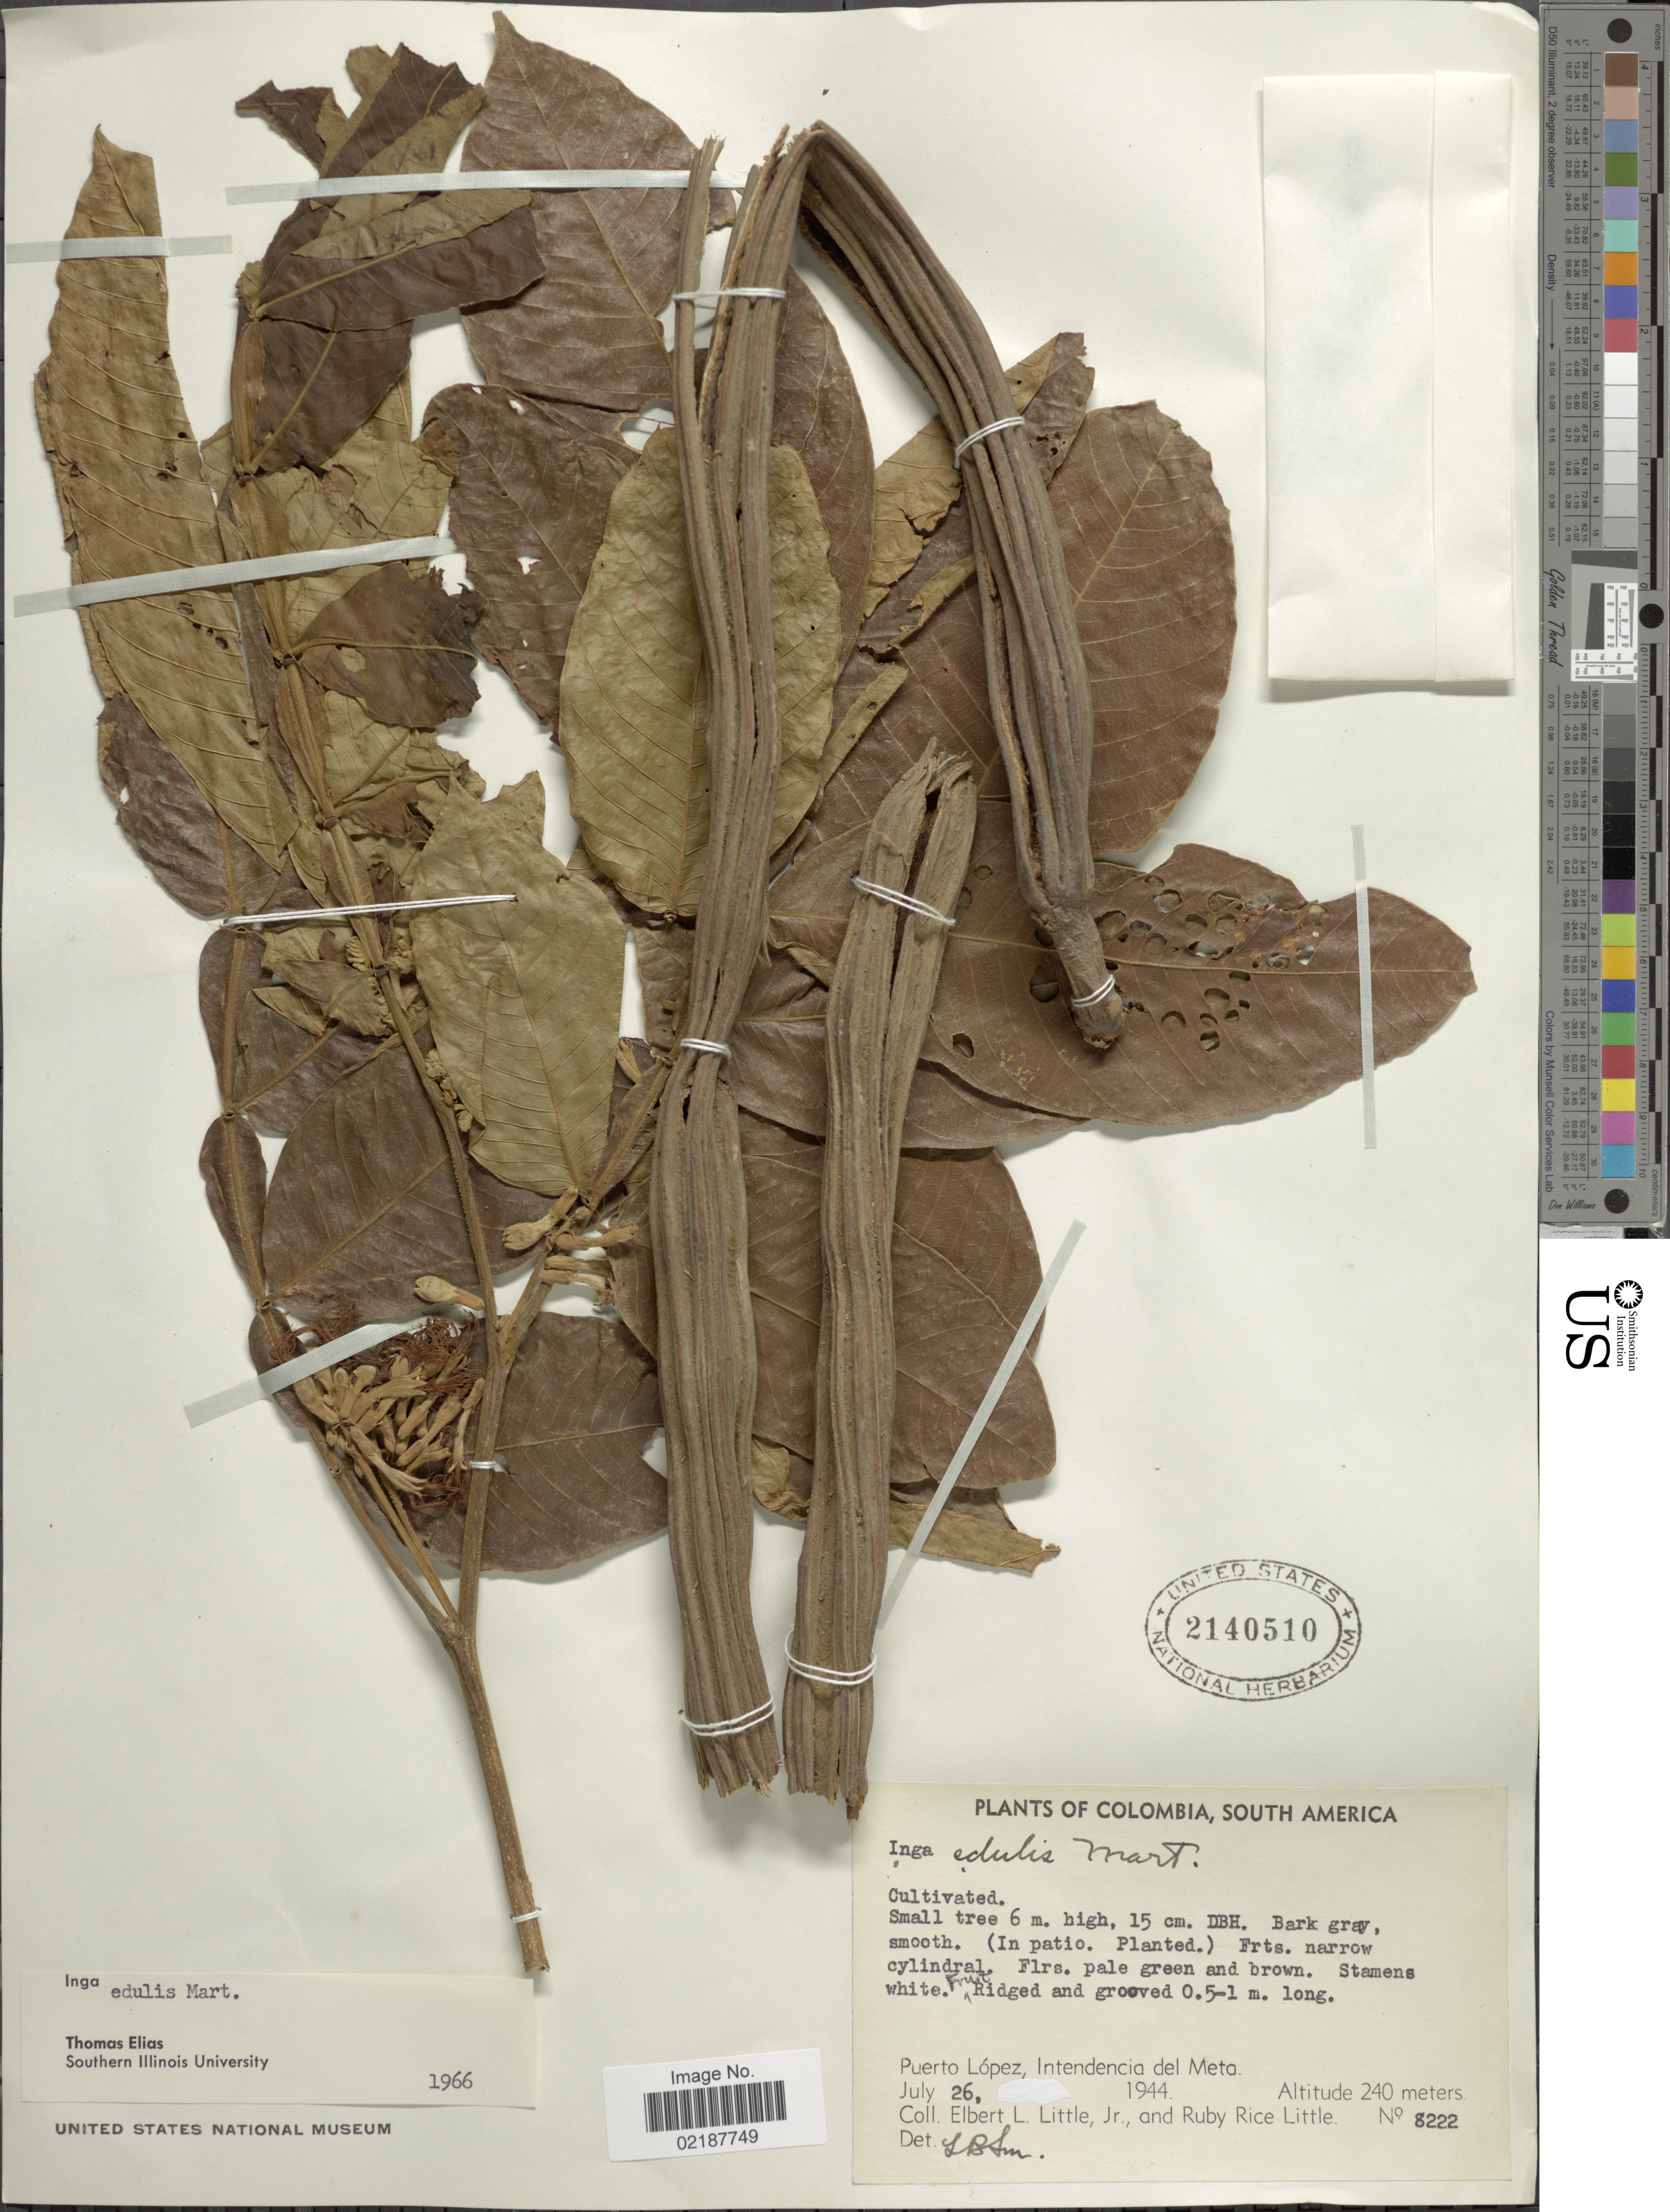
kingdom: Plantae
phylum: Tracheophyta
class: Magnoliopsida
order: Fabales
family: Fabaceae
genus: Inga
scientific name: Inga edulis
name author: Mart.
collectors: E. L. Little & R. R. Little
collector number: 8222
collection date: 1944-07-26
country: Colombia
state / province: Meta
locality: Puerti Lopez, Intendencia del Meta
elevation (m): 240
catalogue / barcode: US 2140510